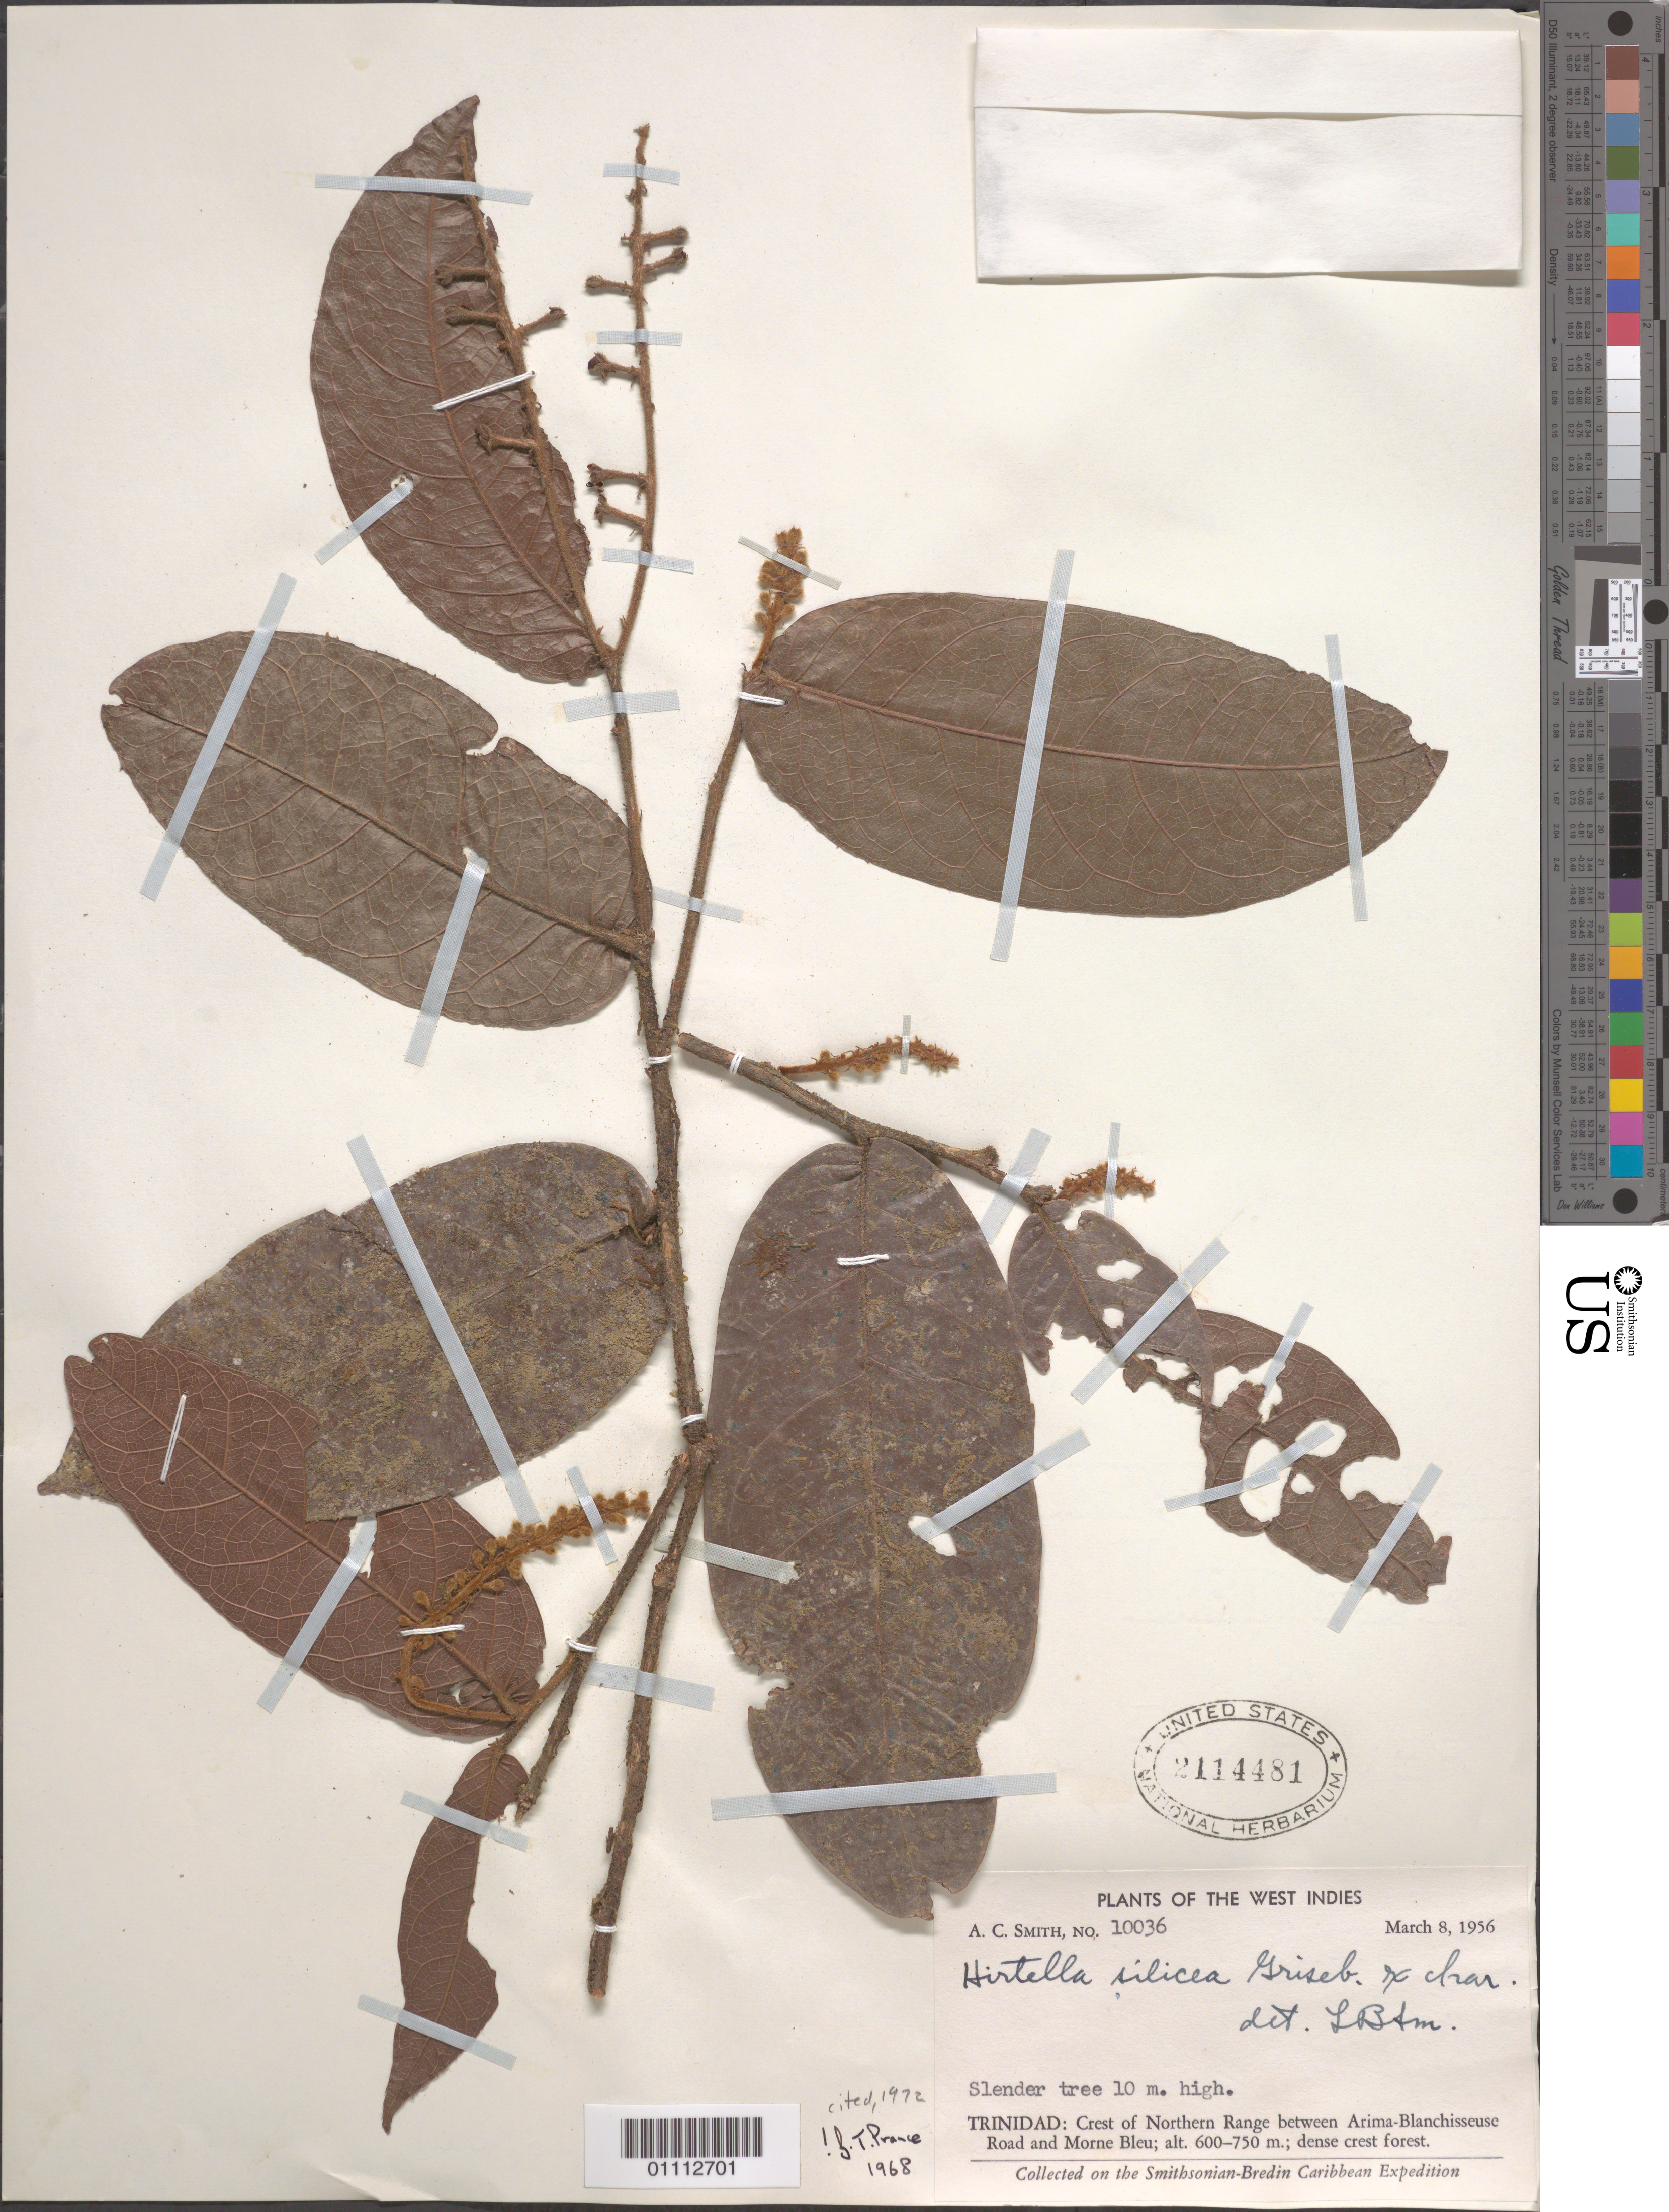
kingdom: Plantae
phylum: Tracheophyta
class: Magnoliopsida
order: Malpighiales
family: Chrysobalanaceae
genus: Hirtella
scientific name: Hirtella silicea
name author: Griseb.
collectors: A. C. Smith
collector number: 10036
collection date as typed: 08 Mar 1956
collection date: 1956-03-08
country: Trinidad and Tobago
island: Trinidad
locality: Crest of Norther range between Arima-Blanchisseuse Road and Morne Bleu.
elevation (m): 600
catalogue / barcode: US 2114481